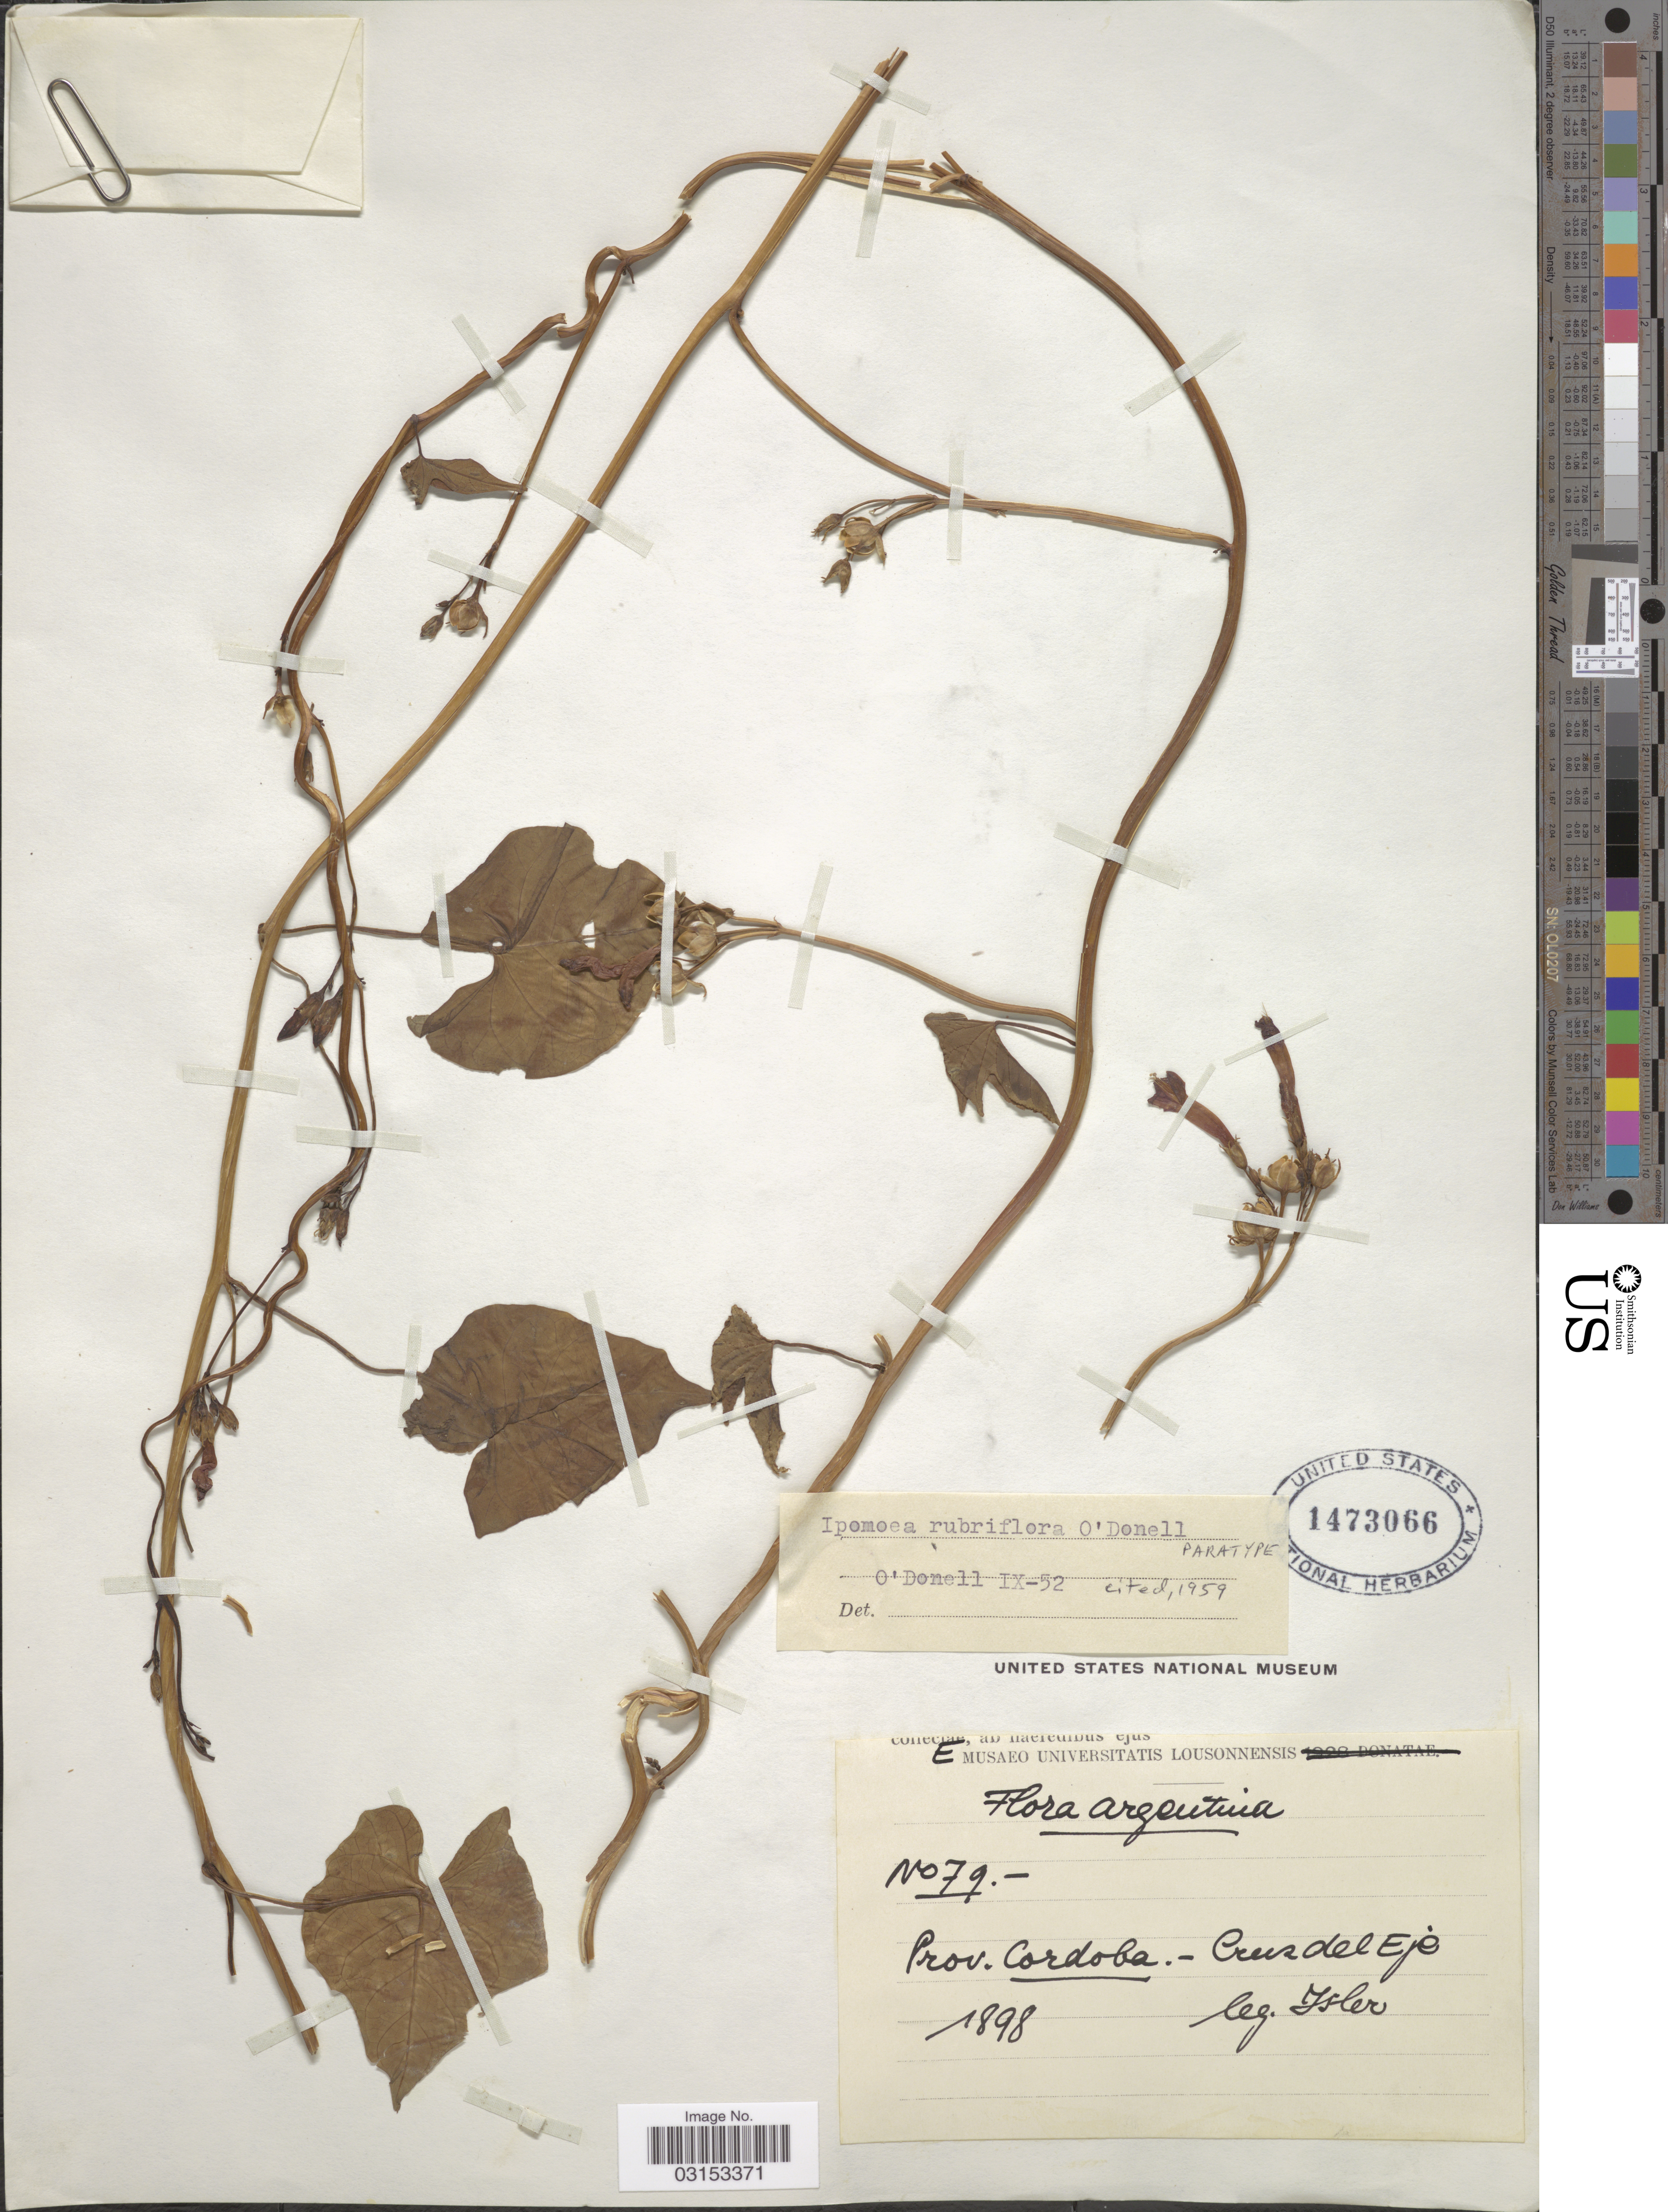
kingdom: Plantae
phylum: Tracheophyta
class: Magnoliopsida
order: Solanales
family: Convolvulaceae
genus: Ipomoea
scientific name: Ipomoea rubriflora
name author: O'Donell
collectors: -. Isler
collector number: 79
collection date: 1898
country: Argentina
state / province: Cordoba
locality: Cruz del Eje.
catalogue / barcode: US 1473066